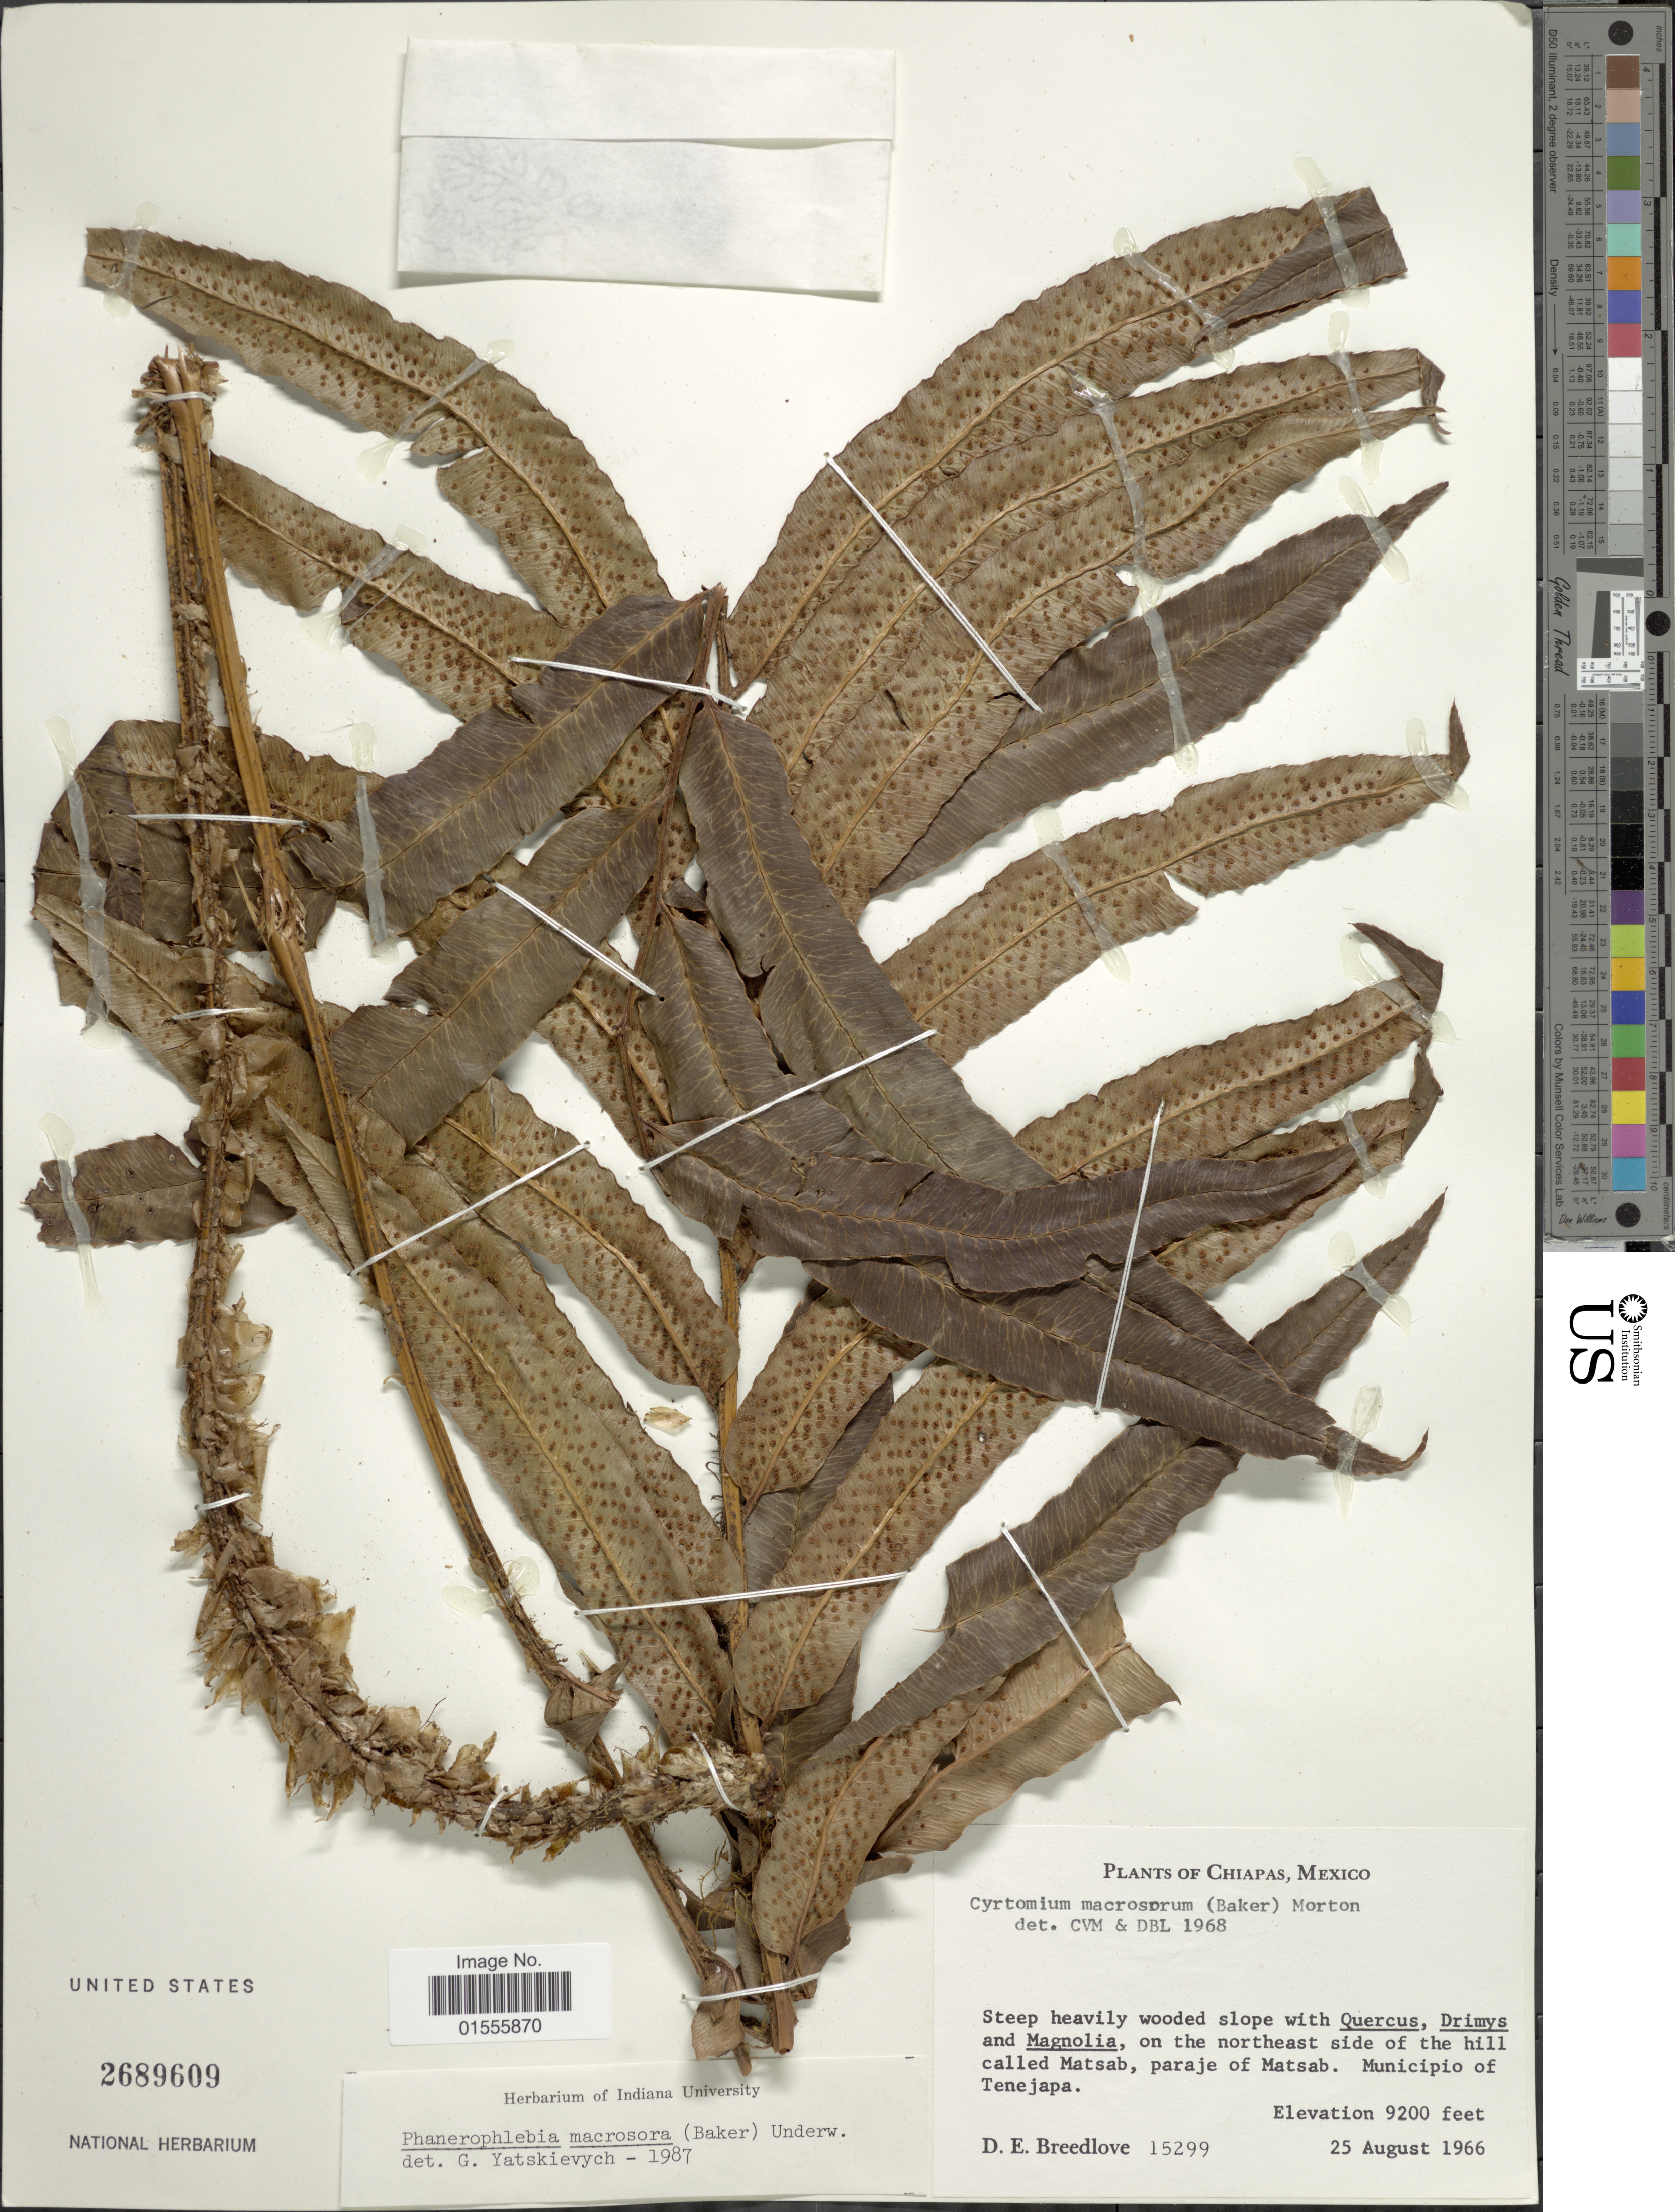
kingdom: Plantae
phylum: Tracheophyta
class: Polypodiopsida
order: Polypodiales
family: Dryopteridaceae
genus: Phanerophlebia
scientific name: Phanerophlebia macrosora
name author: (Baker) Underw.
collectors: D. E. Breedlove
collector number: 15299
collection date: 1966-08-25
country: Mexico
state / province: Chiapas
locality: On the northeast side of the hill called Matsab, paraje of Matsab. Municpio of Tenejapa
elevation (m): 2804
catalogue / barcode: US 2689609